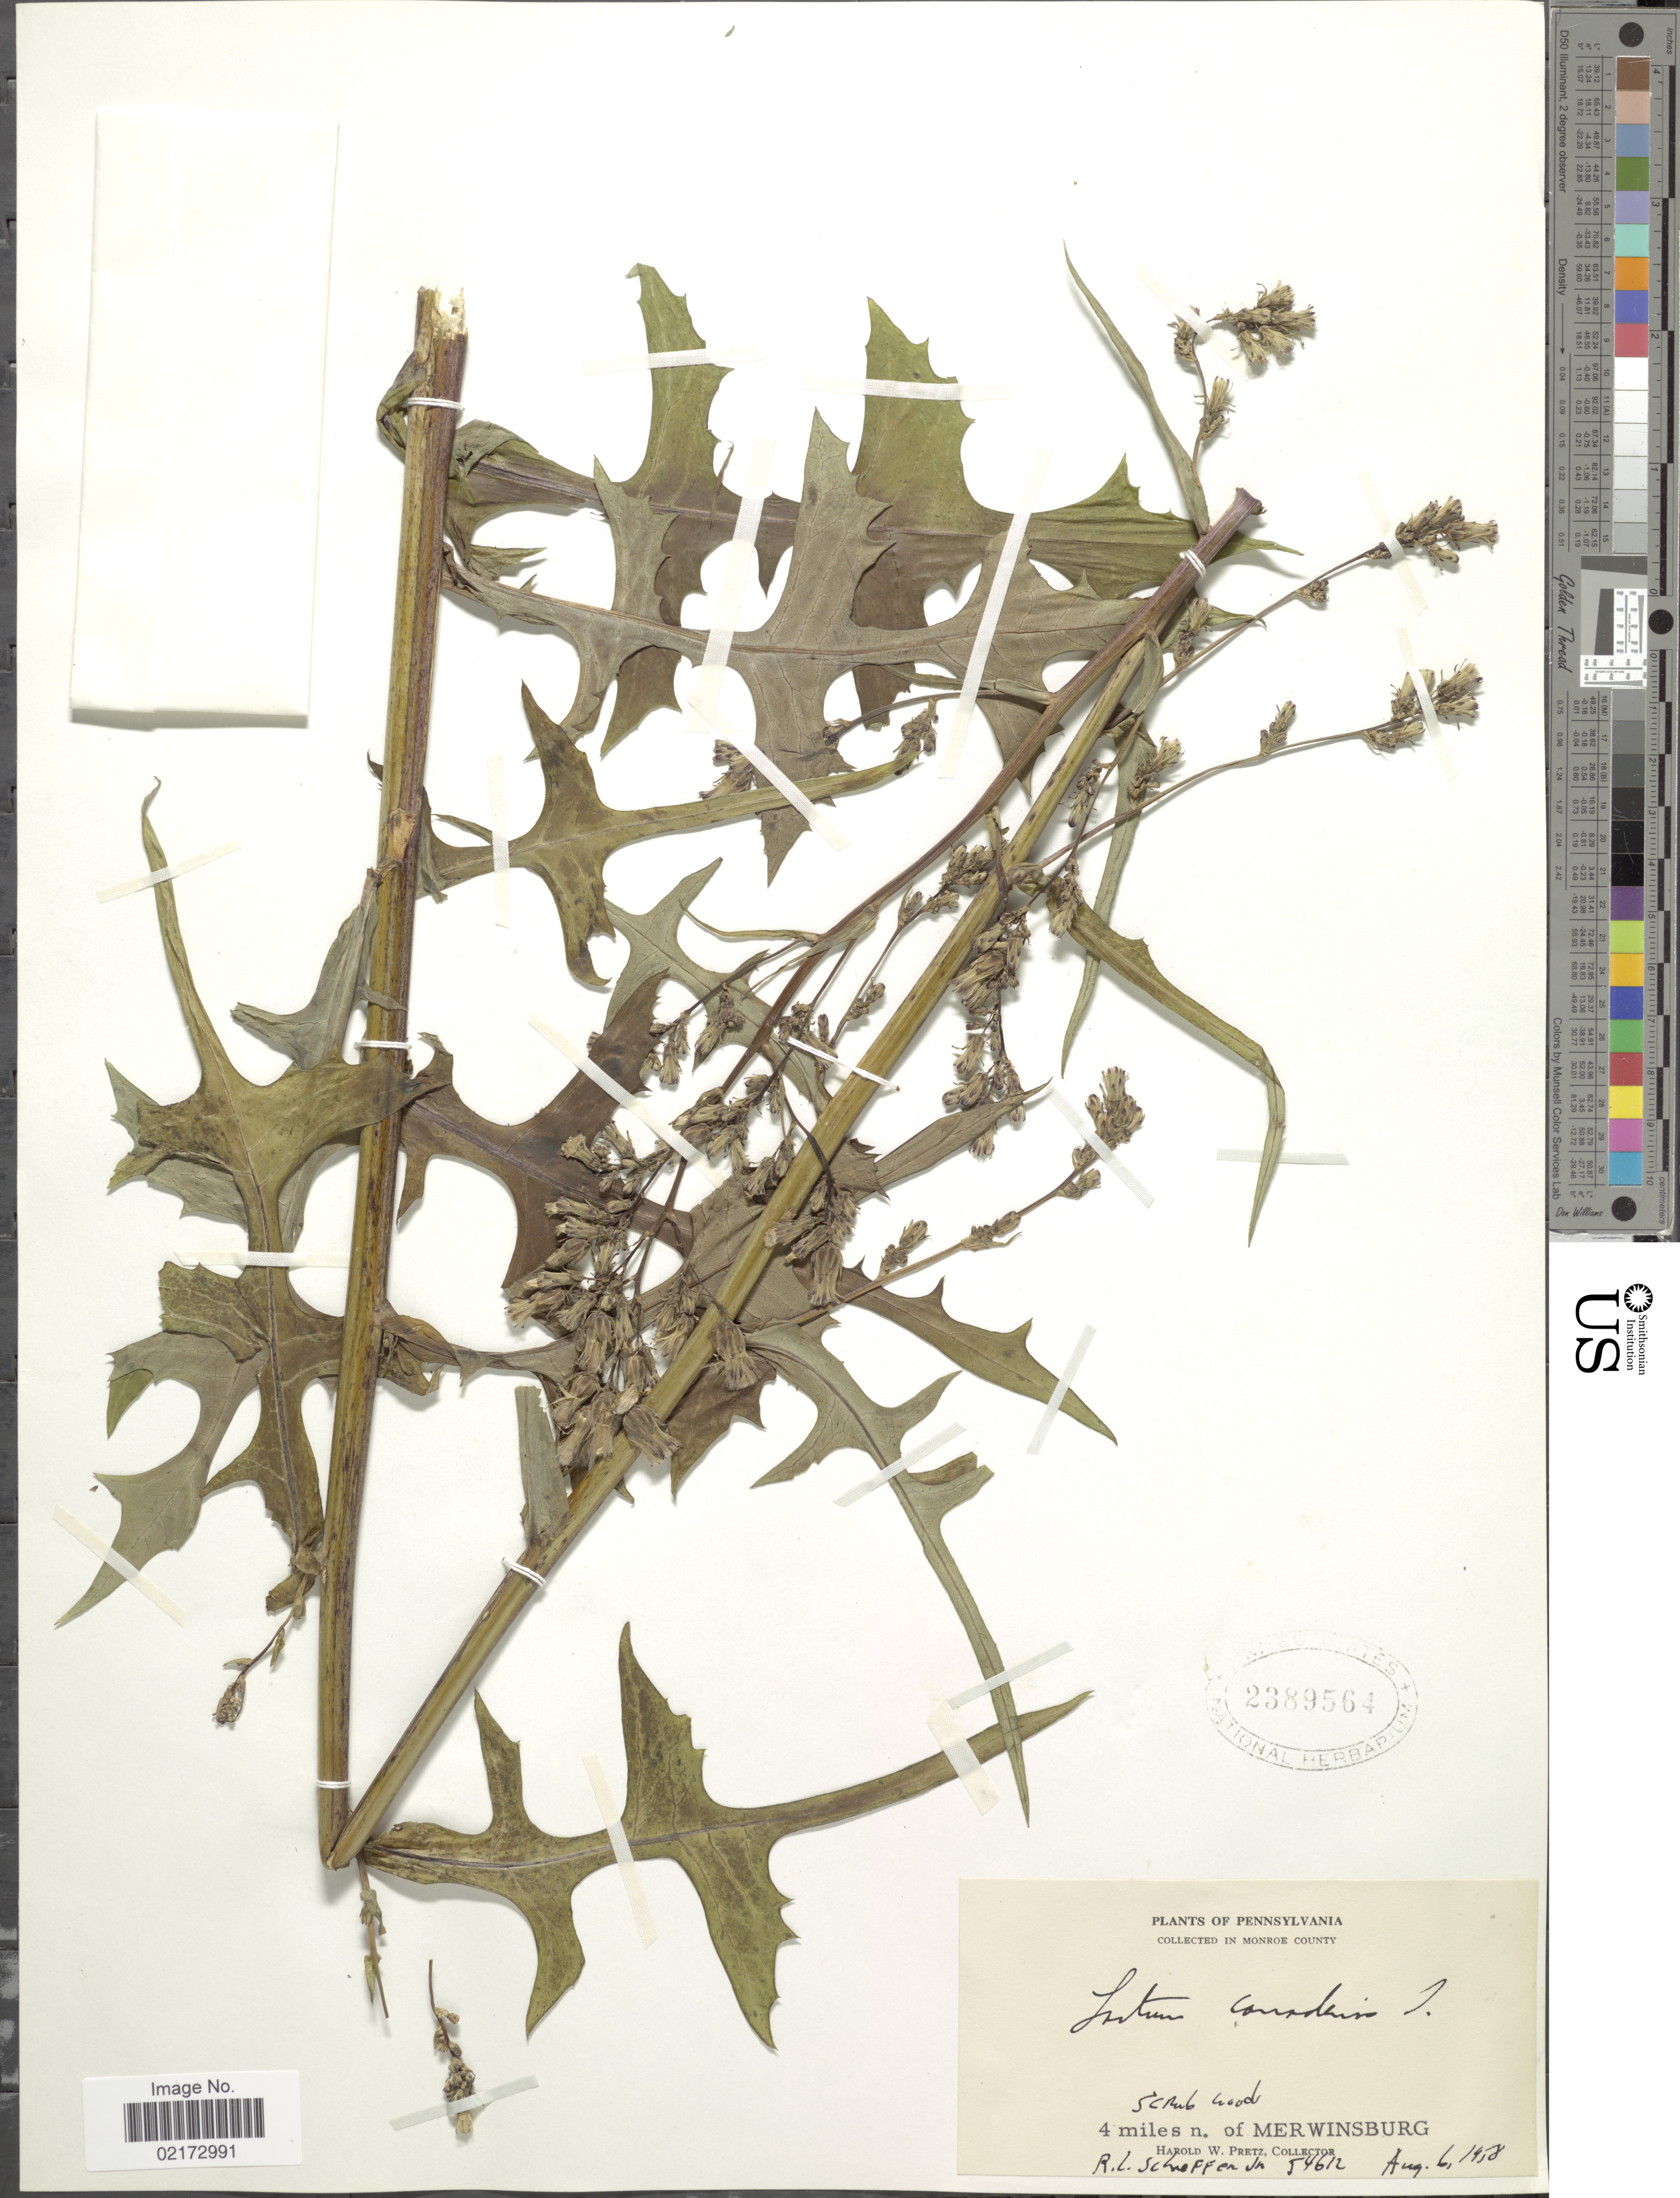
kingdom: Plantae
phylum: Tracheophyta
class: Magnoliopsida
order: Asterales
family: Asteraceae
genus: Lactuca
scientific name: Lactuca canadensis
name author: L.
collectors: H. W. Pretz & R. L. Schaeffer Jr.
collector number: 54612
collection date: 1958-08-06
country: United States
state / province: Pennsylvania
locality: Monroe County, 4 miles n. of Merwinsburg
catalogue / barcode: US 2389564